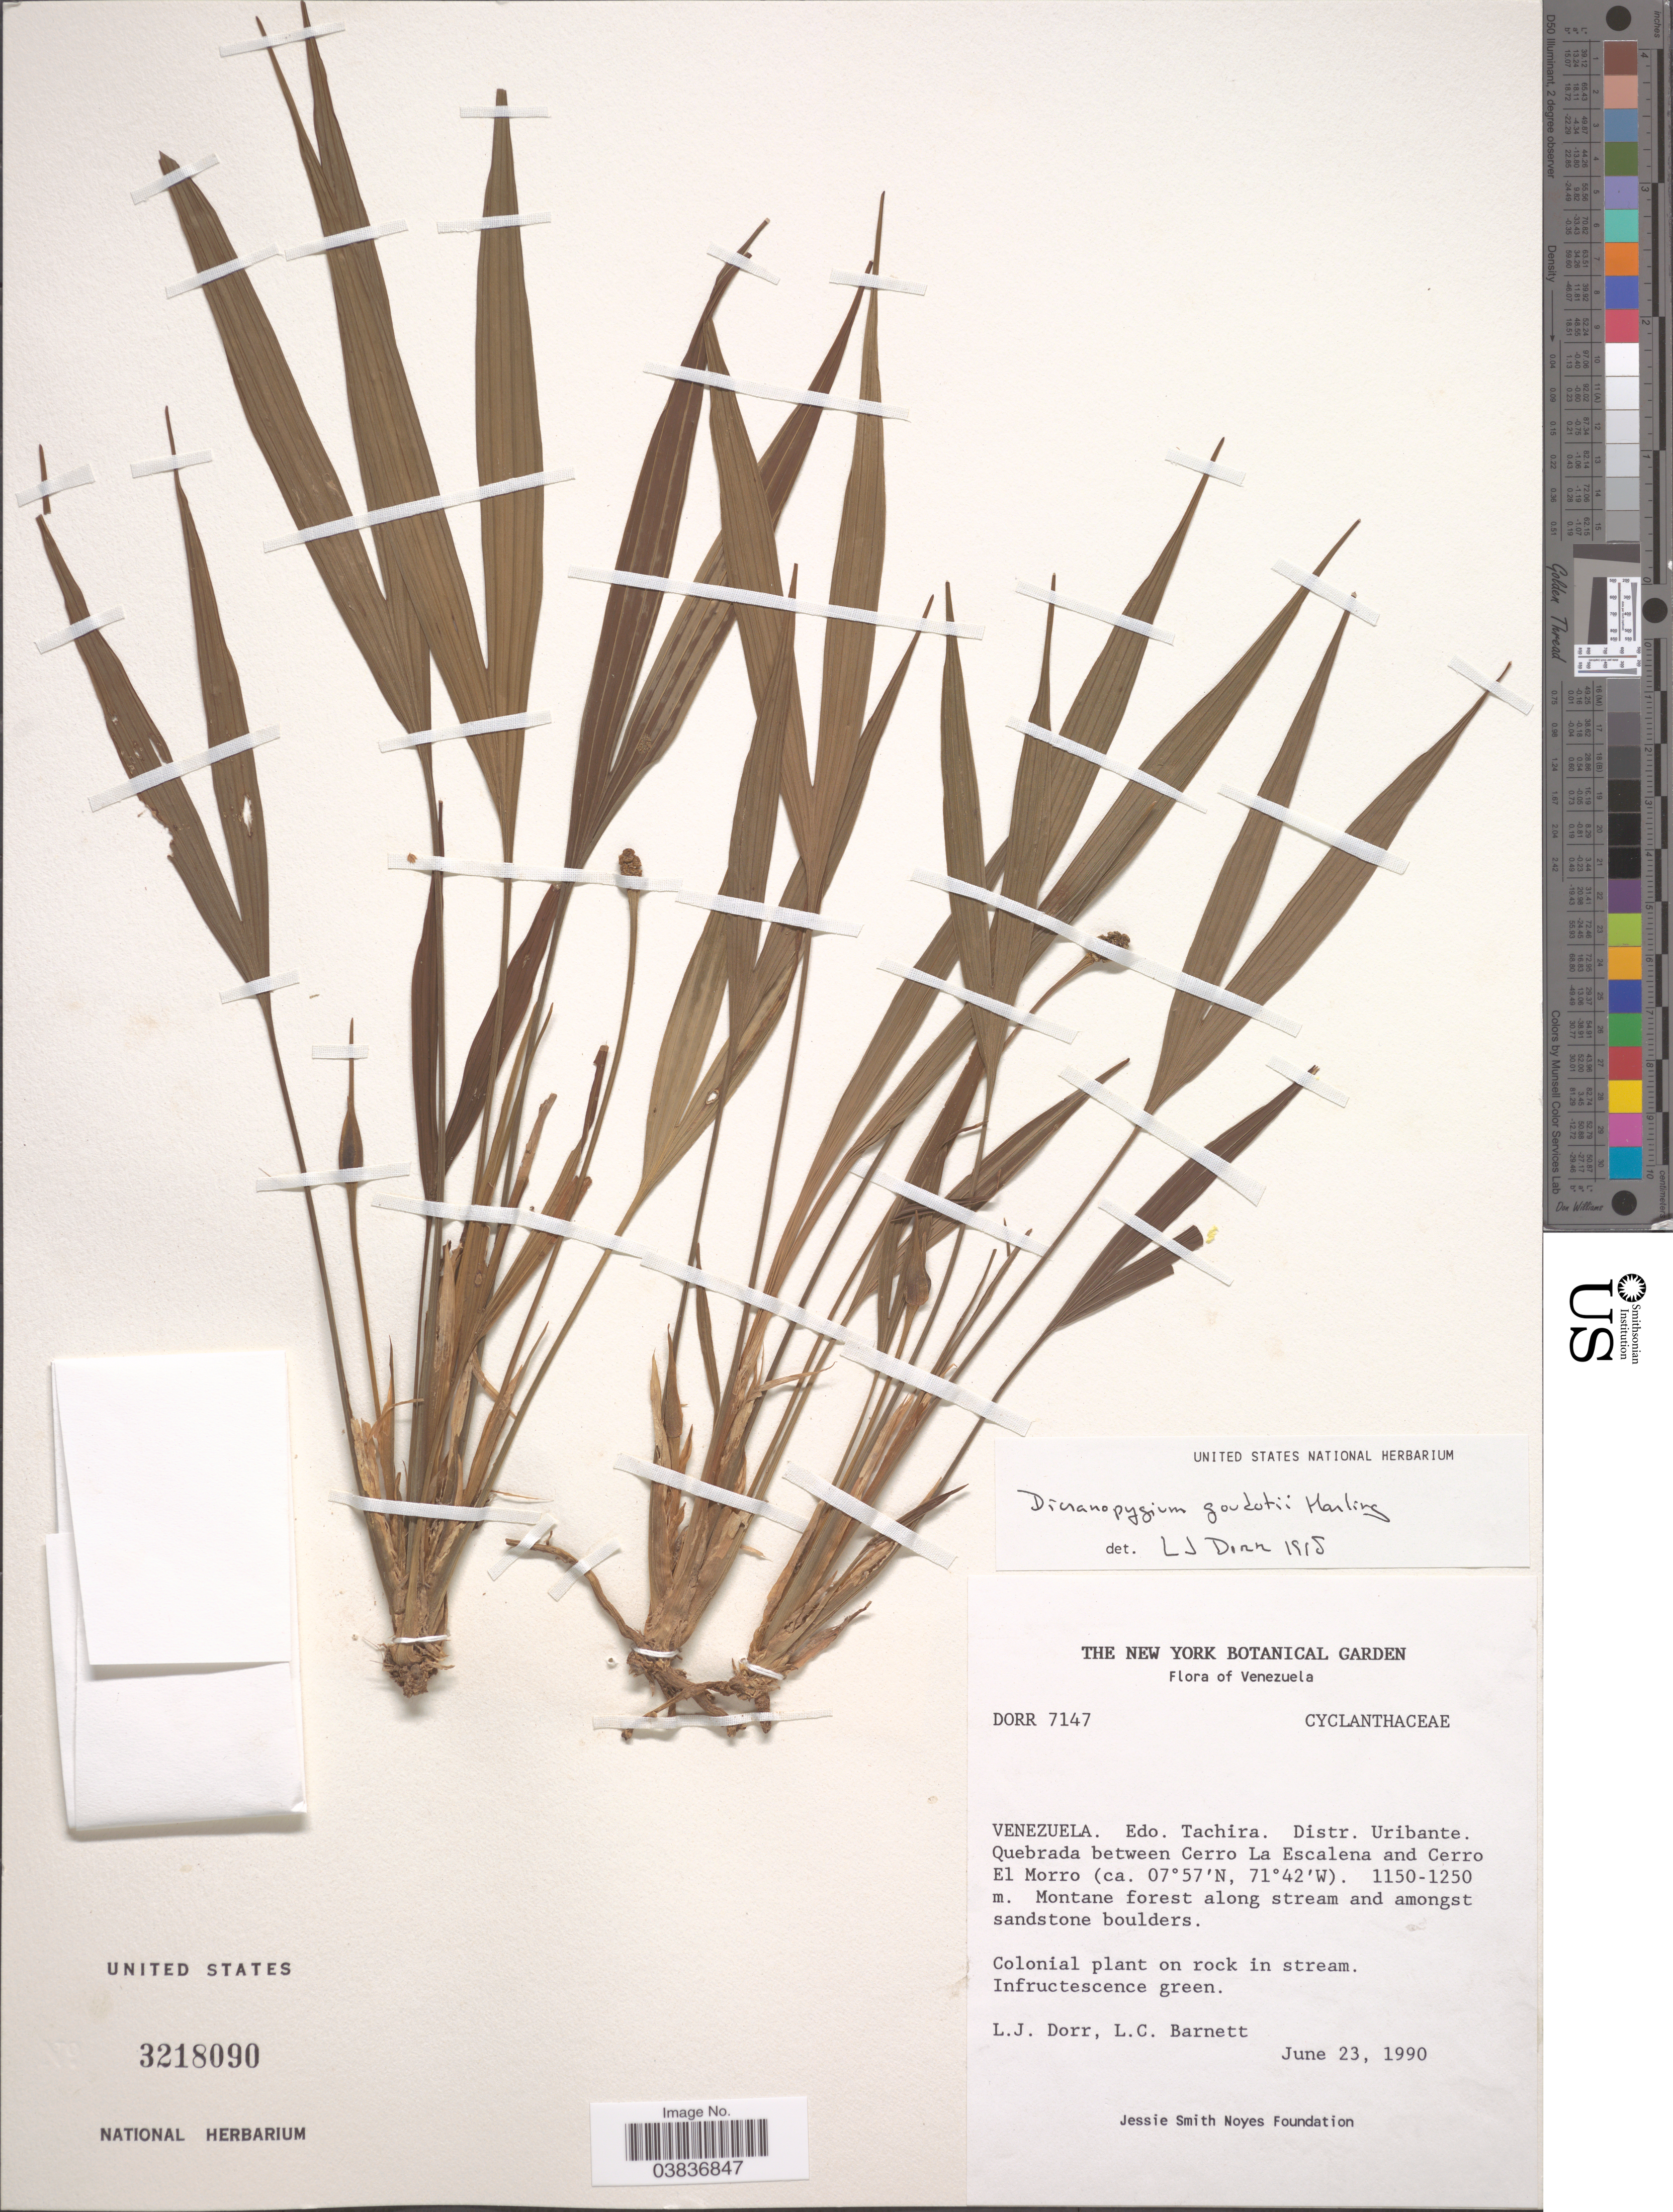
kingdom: Plantae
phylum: Tracheophyta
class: Liliopsida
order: Pandanales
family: Cyclanthaceae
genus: Dicranopygium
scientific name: Dicranopygium goudotii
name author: Hort.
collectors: L. J. Dorr & L. C. Barnett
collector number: DORR 7147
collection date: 1990-06-23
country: Venezuela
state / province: Táchira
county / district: Uribante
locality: Quebrada between Cerro La Escalena and Cerro El Morro.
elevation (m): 1150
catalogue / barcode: US 3218090